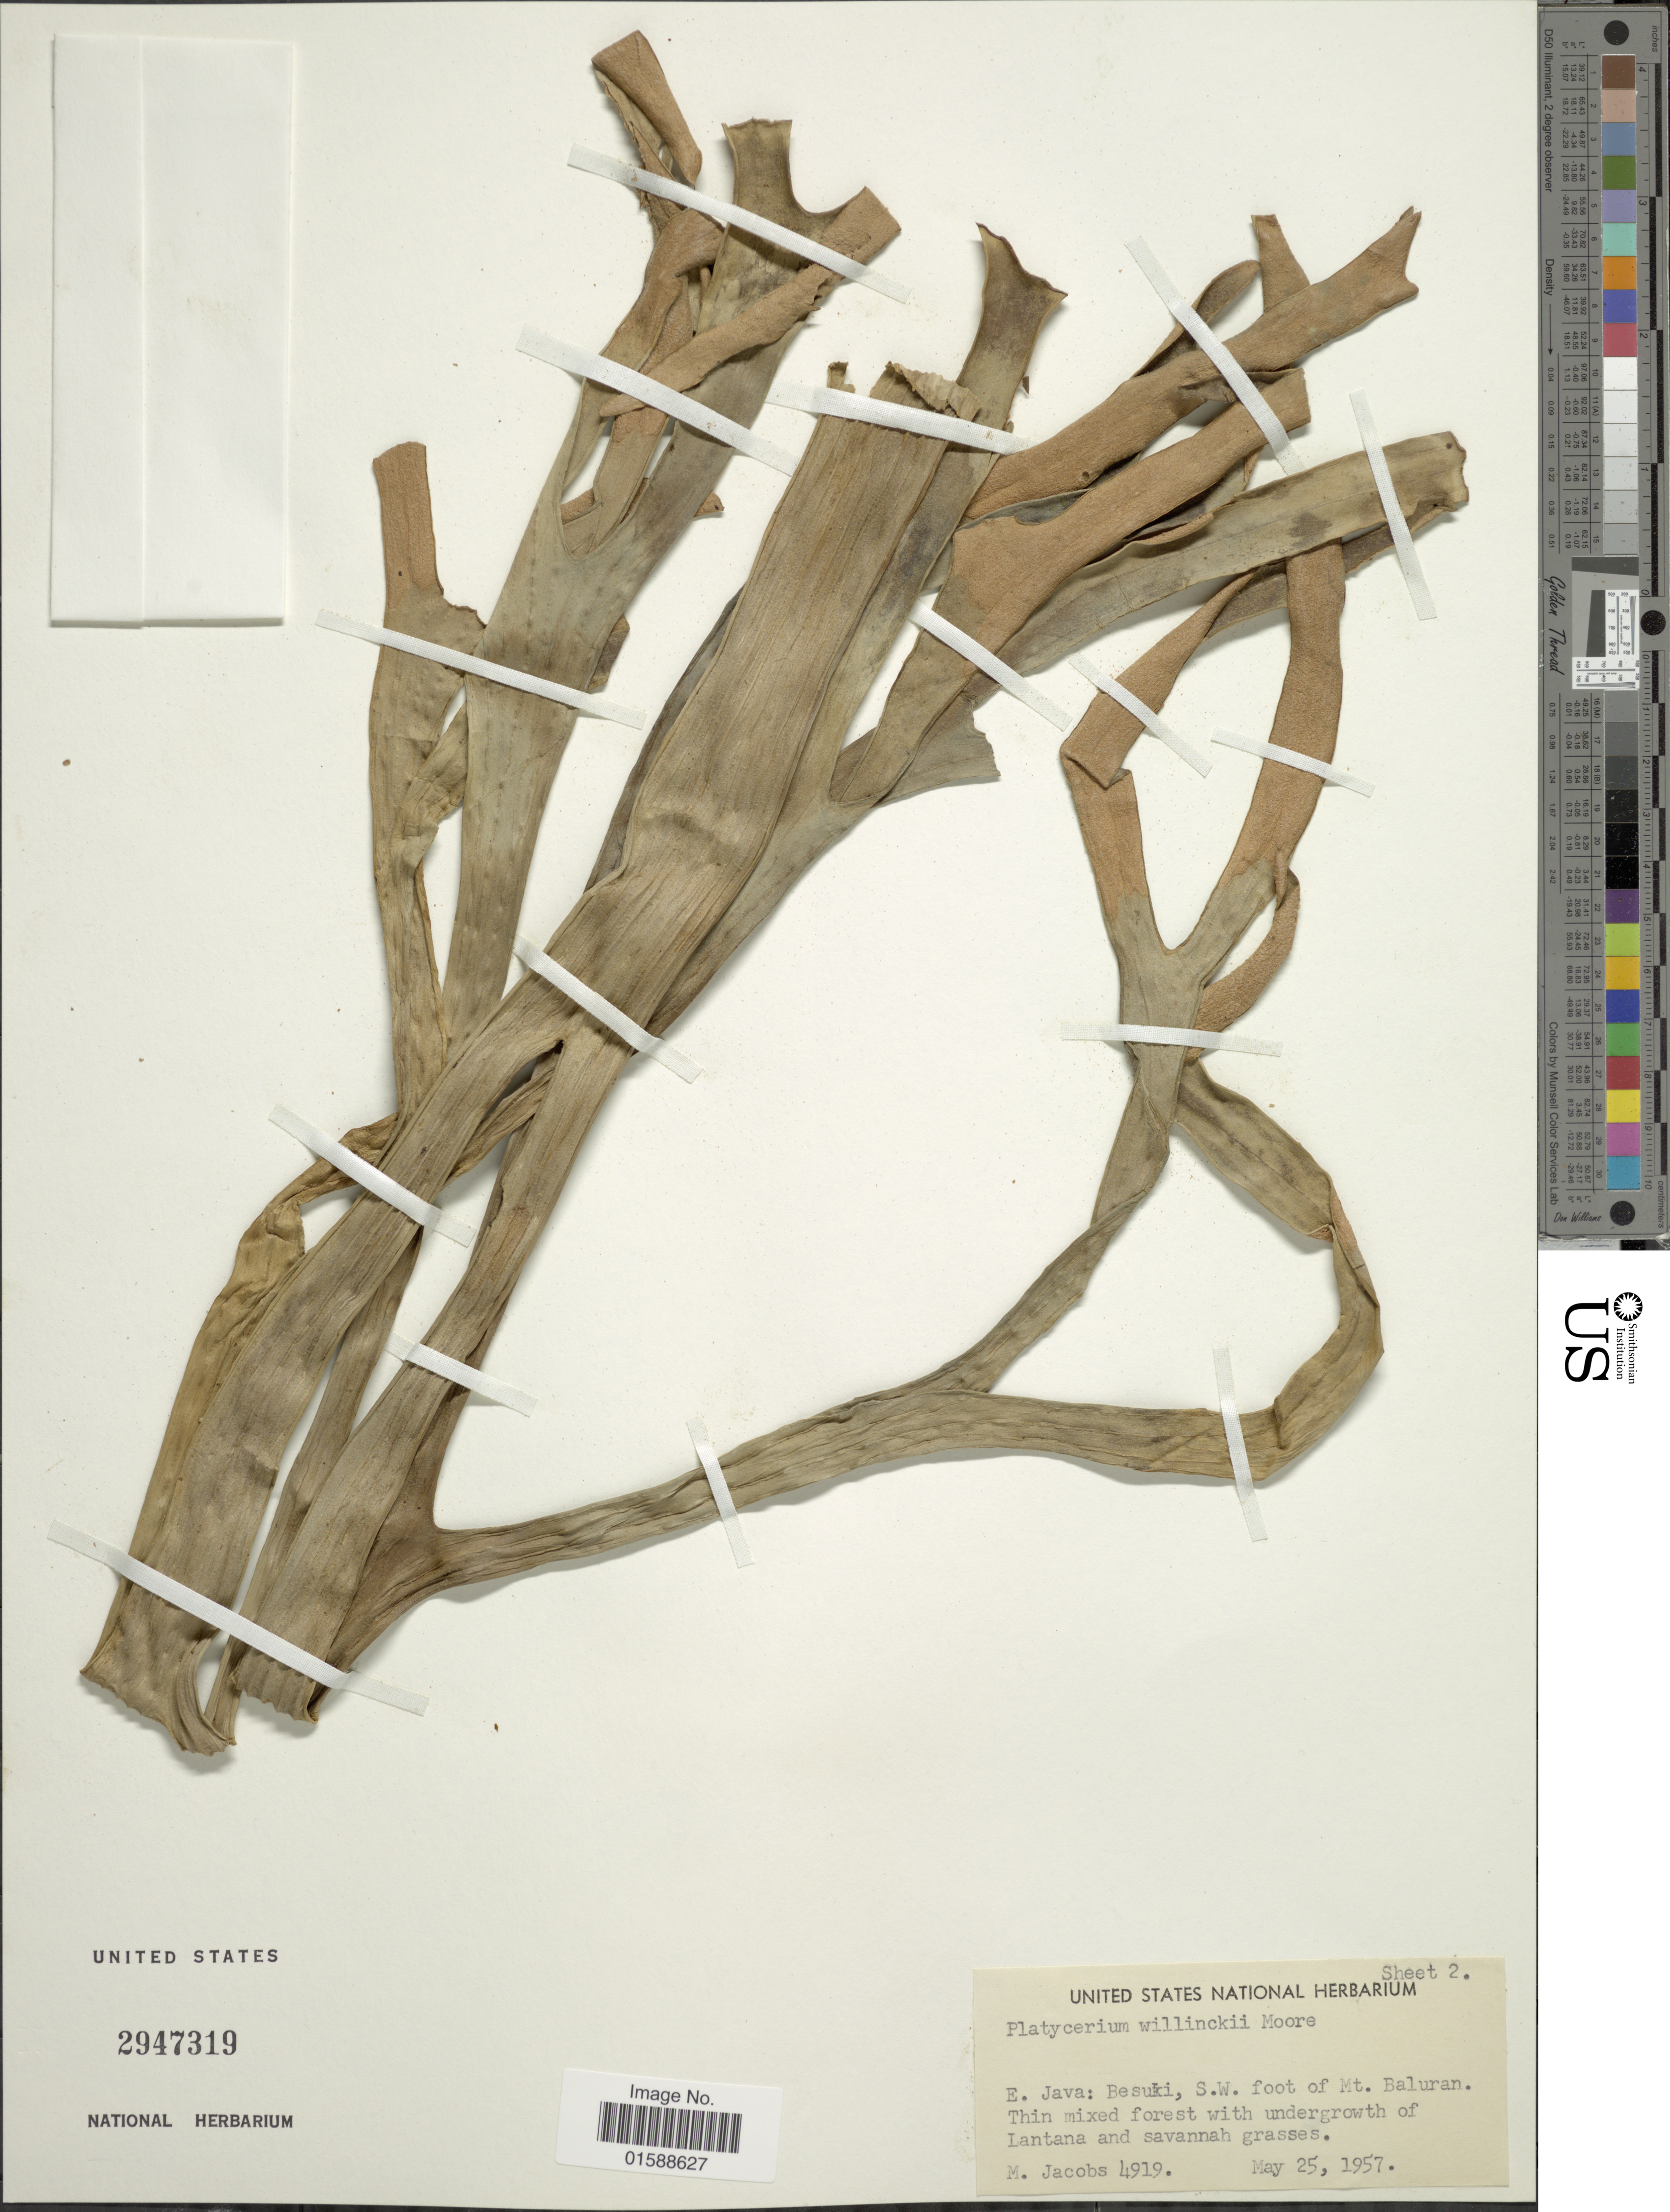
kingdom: Plantae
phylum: Tracheophyta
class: Polypodiopsida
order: Polypodiales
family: Polypodiaceae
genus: Platycerium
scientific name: Platycerium willinckii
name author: L.B. Moore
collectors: M. Jacobs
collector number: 4919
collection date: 1957-05-25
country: Indonesia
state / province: Java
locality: E. Java: Besuki, S.W. foot of Mt. Baluran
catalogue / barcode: US 2947319